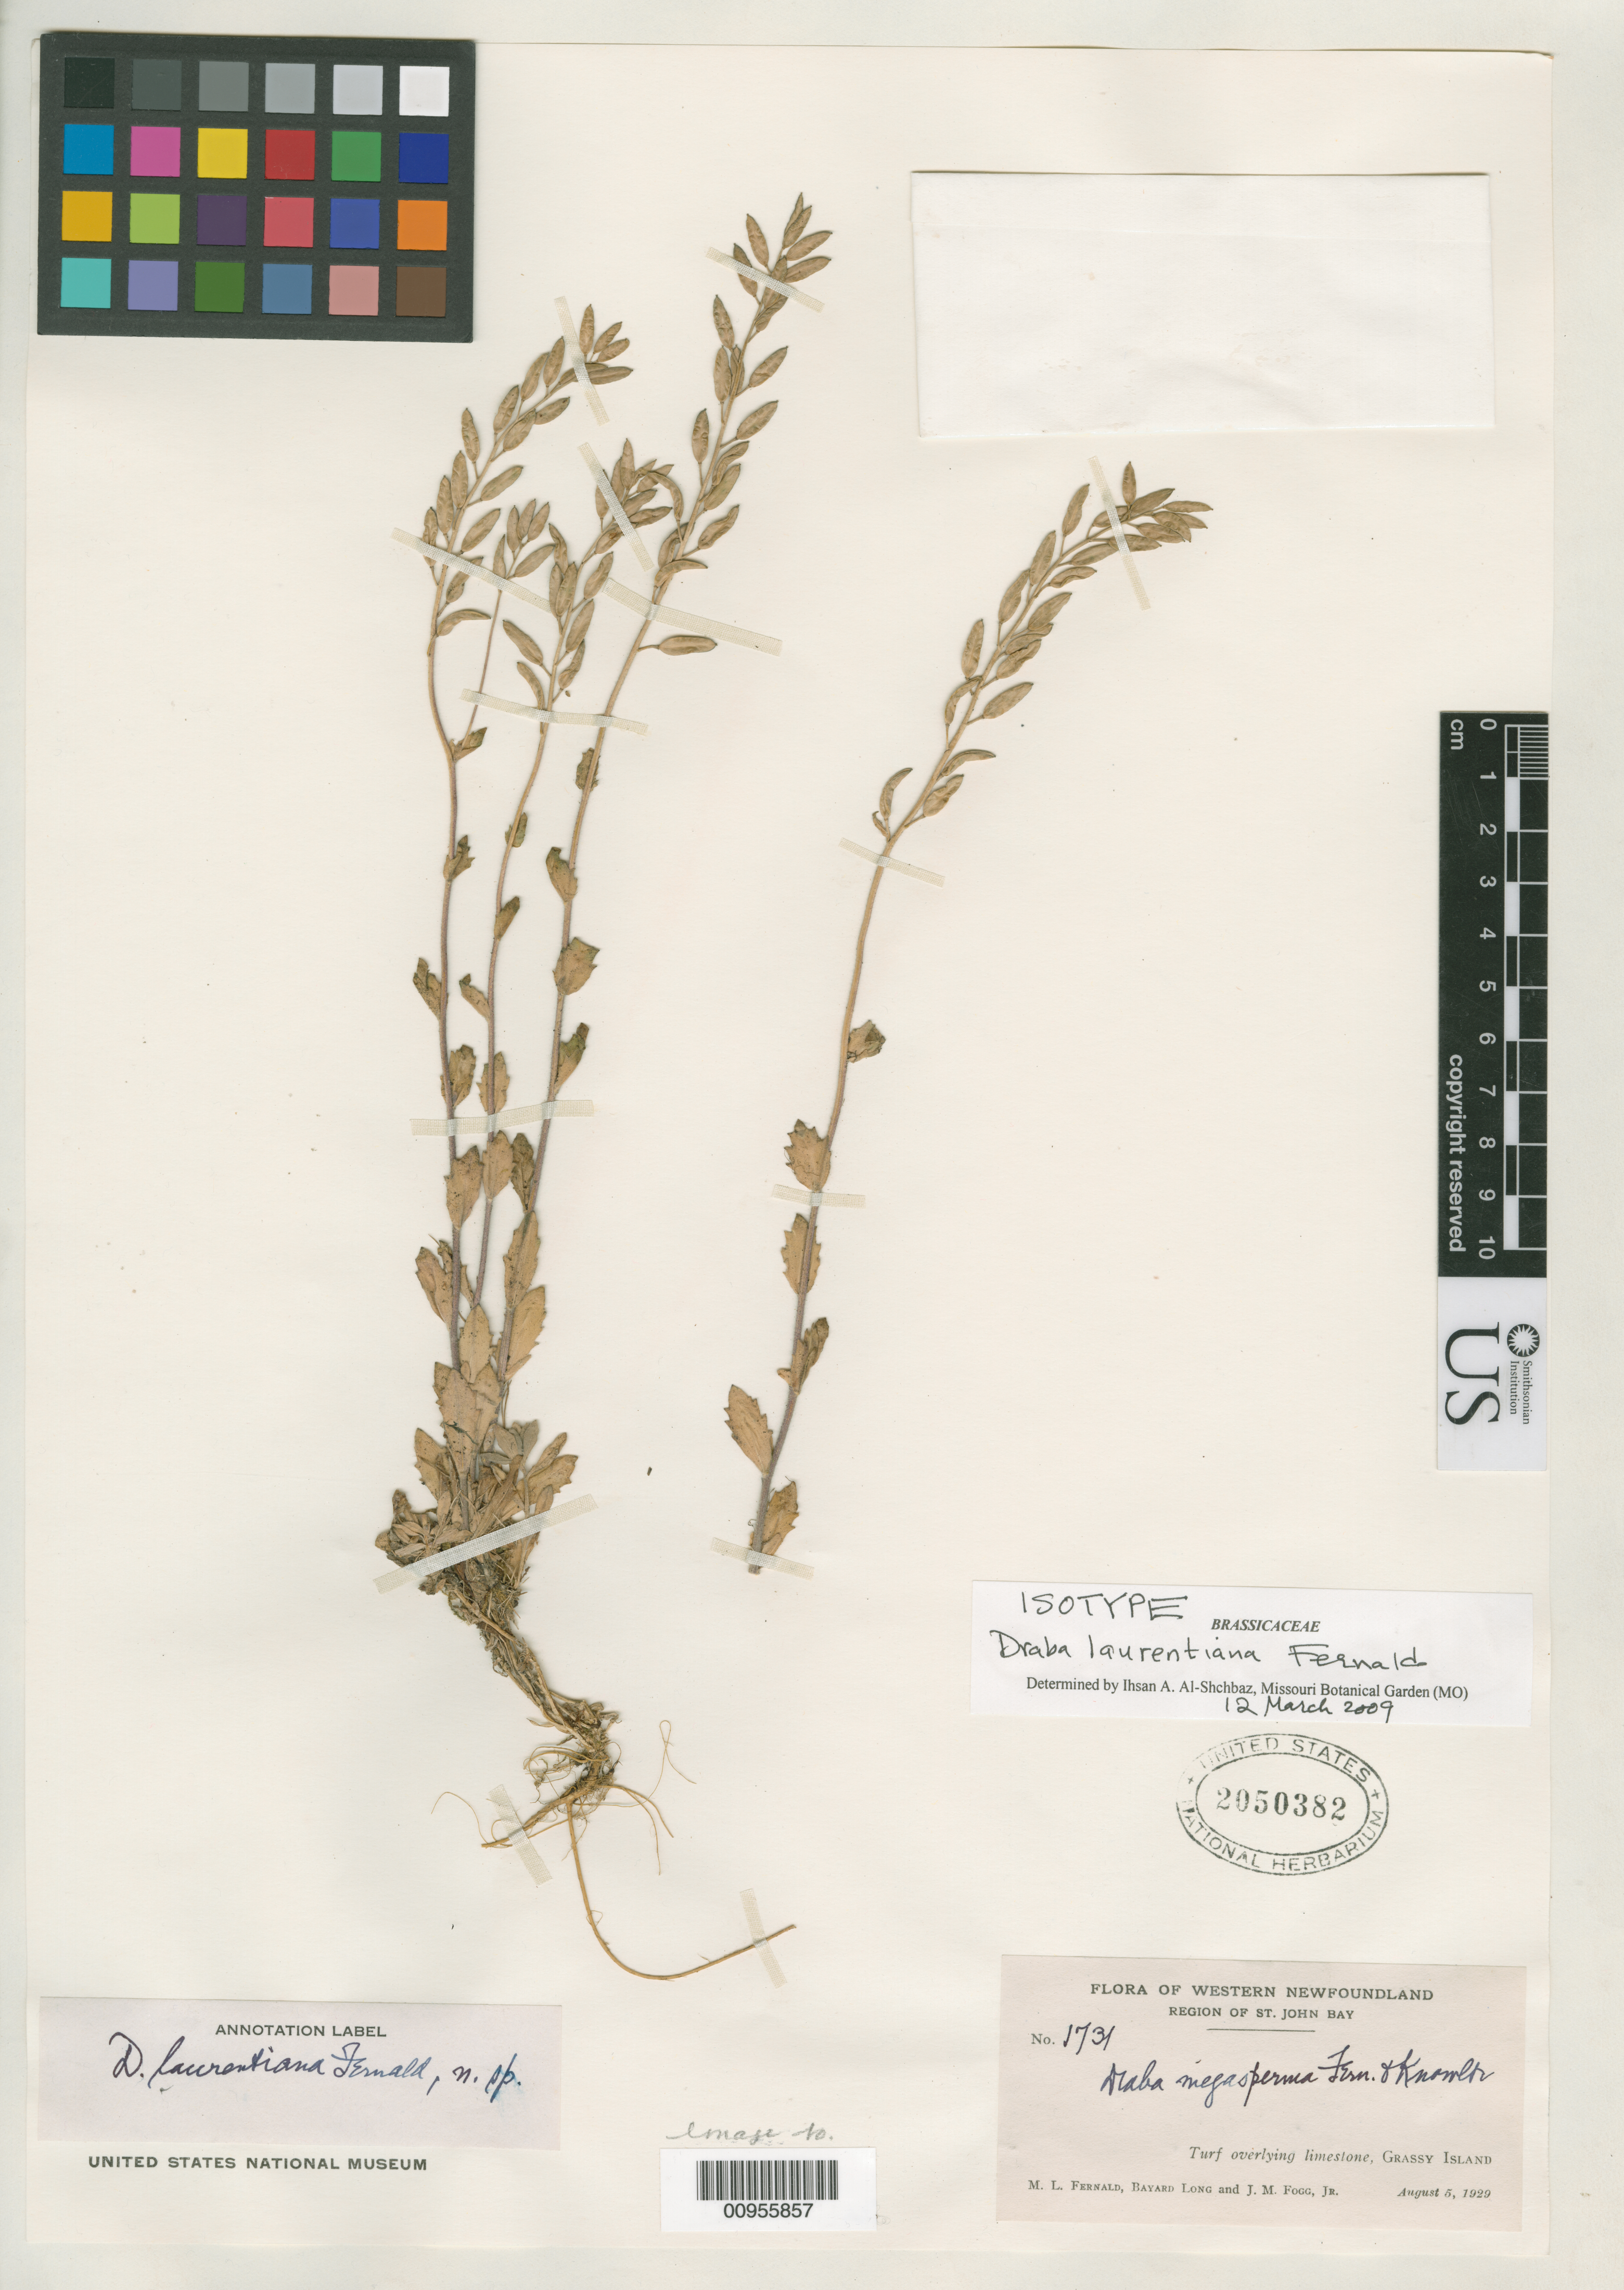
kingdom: Plantae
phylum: Tracheophyta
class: Magnoliopsida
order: Brassicales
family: Brassicaceae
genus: Draba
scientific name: Draba laurentiana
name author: Fernald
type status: Isotype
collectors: M. L. Fernald, B. Long & J. Fogg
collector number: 1731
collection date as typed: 05 Aug 1929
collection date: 1929-08-05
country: Canada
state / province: Newfoundland and Labrador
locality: Western Newfoundland, region of St. John Bay. Grassy Island.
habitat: Turf overlying limestone.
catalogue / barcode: US 2050382